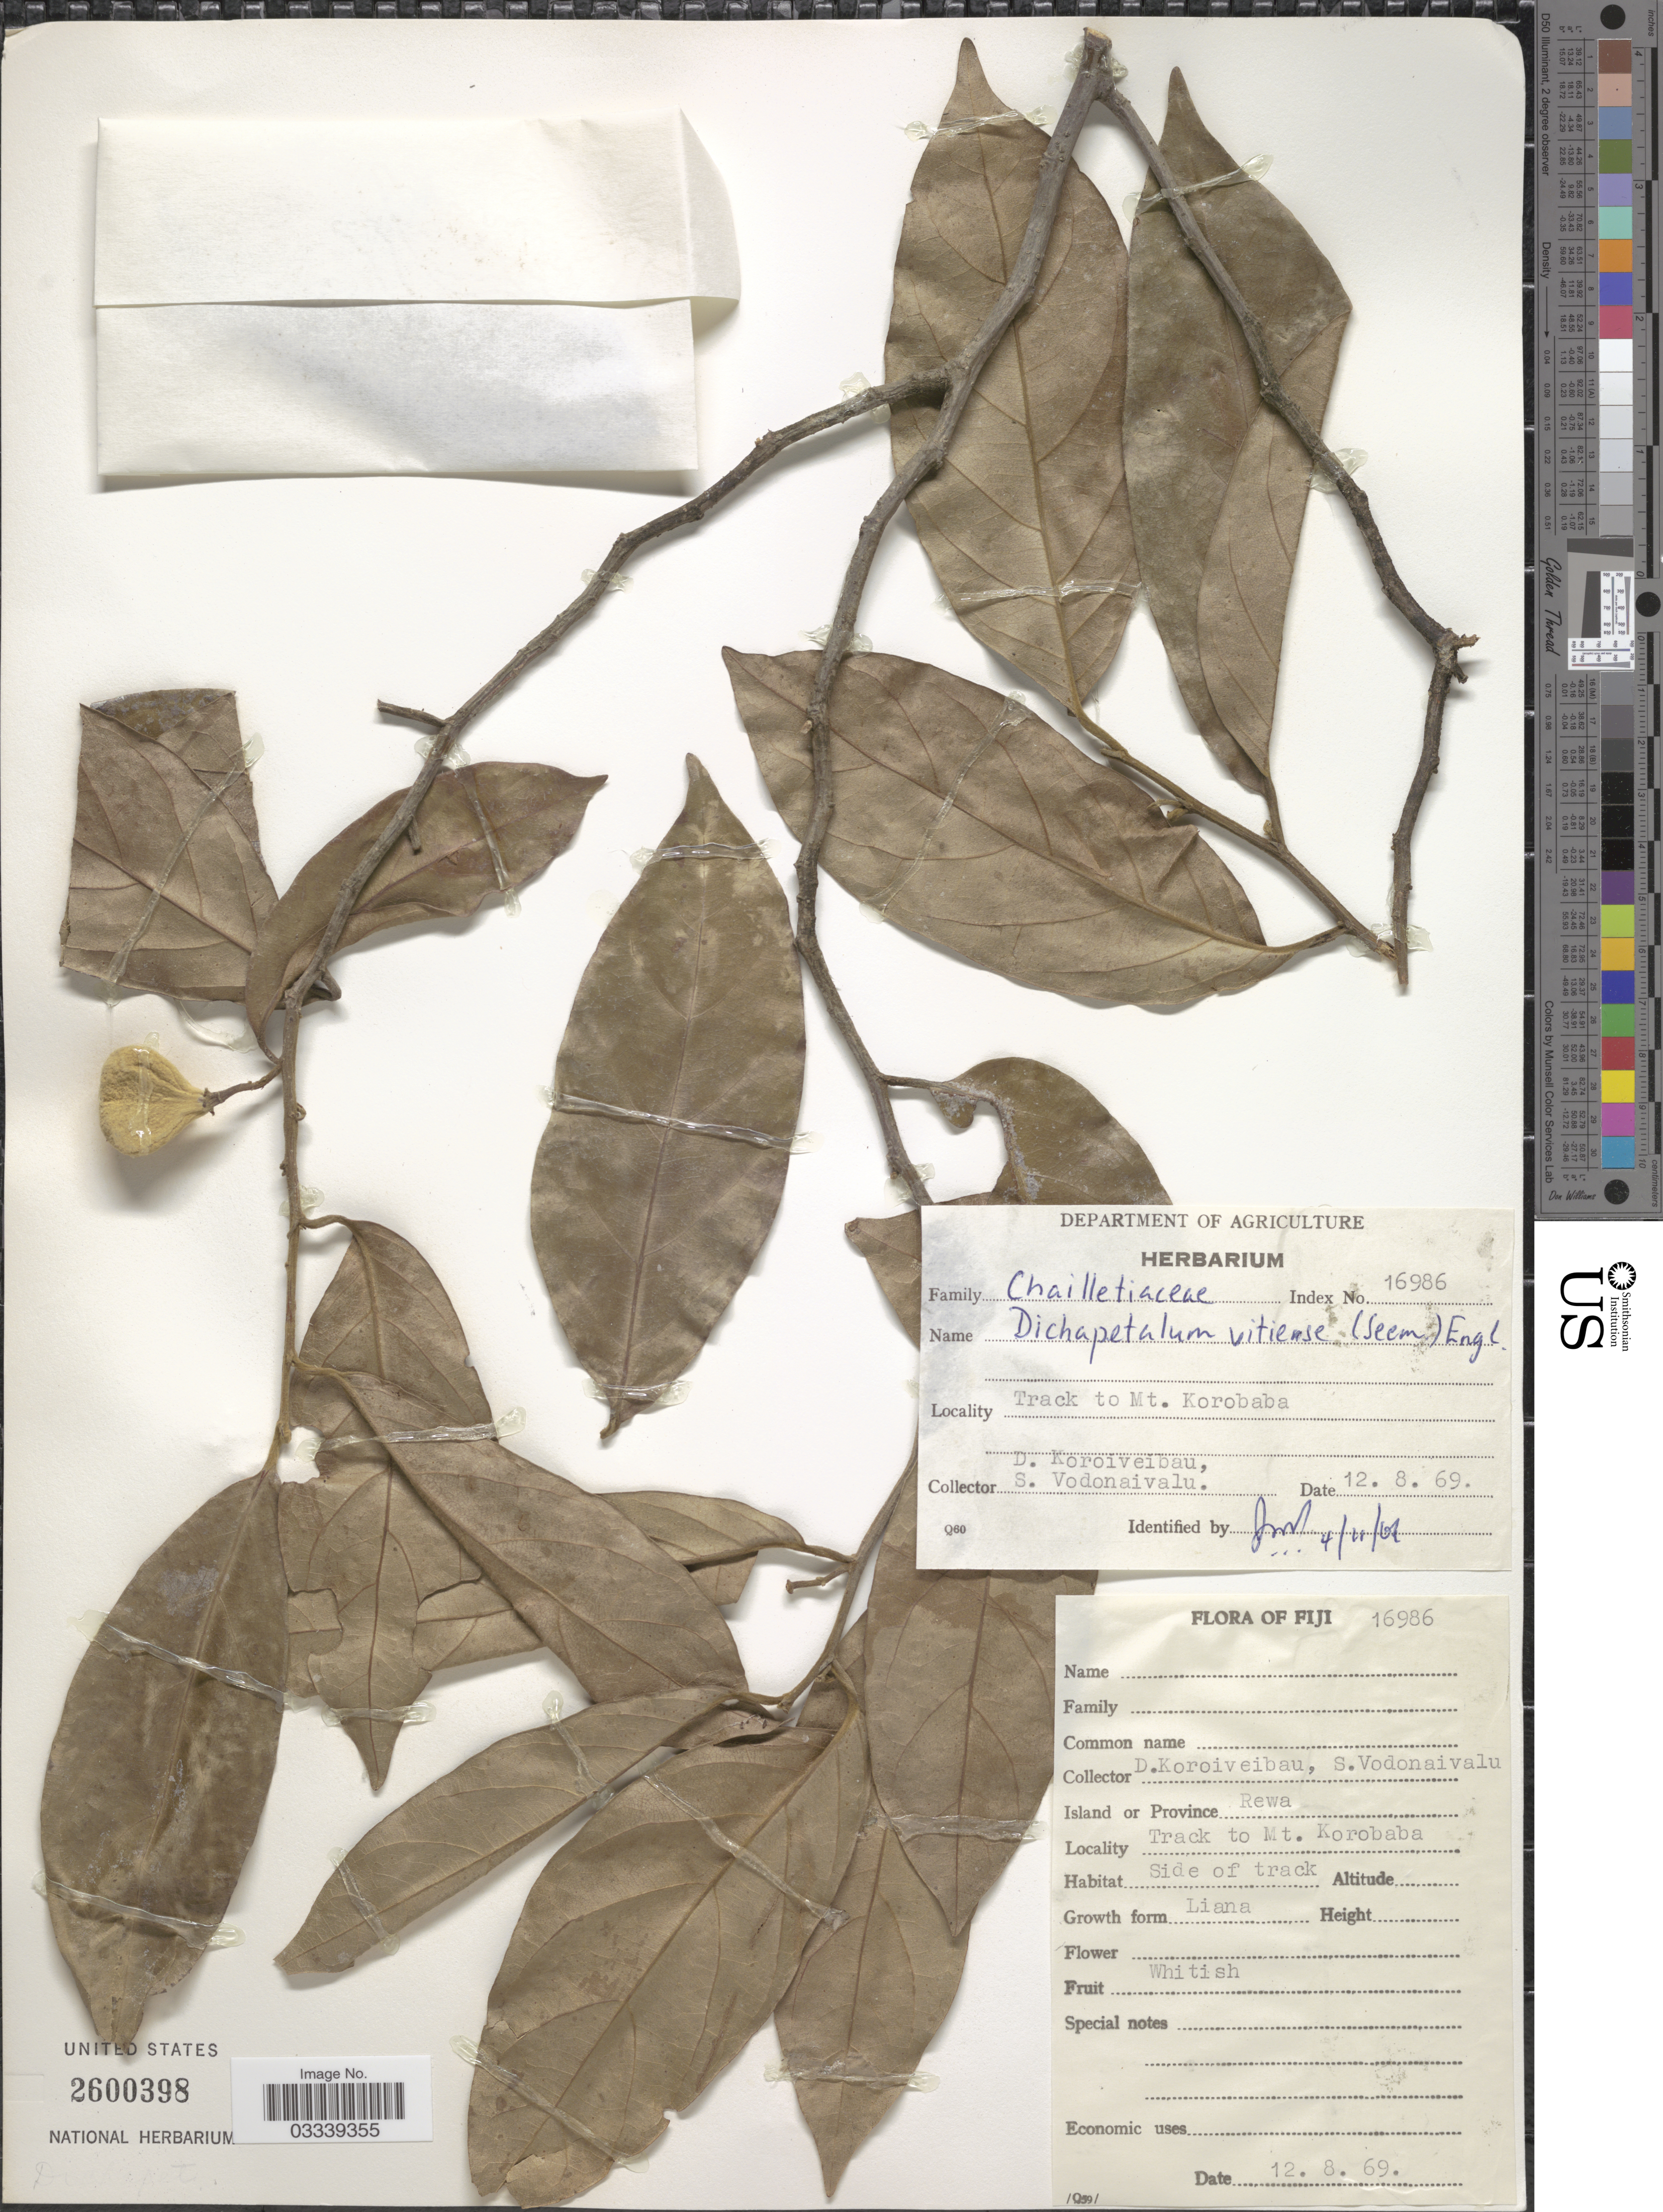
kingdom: Plantae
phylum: Tracheophyta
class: Magnoliopsida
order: Malpighiales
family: Dichapetalaceae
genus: Dichapetalum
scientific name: Dichapetalum vitiense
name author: (Seem.) Engl.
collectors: D. Koroiveibau & S. Vodonaivalu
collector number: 16986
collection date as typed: Transcribed d/m/y: 12/8/69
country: Fiji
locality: Island or Province Rewa, Track to Mt. Korobaba.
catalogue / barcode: US 2600398